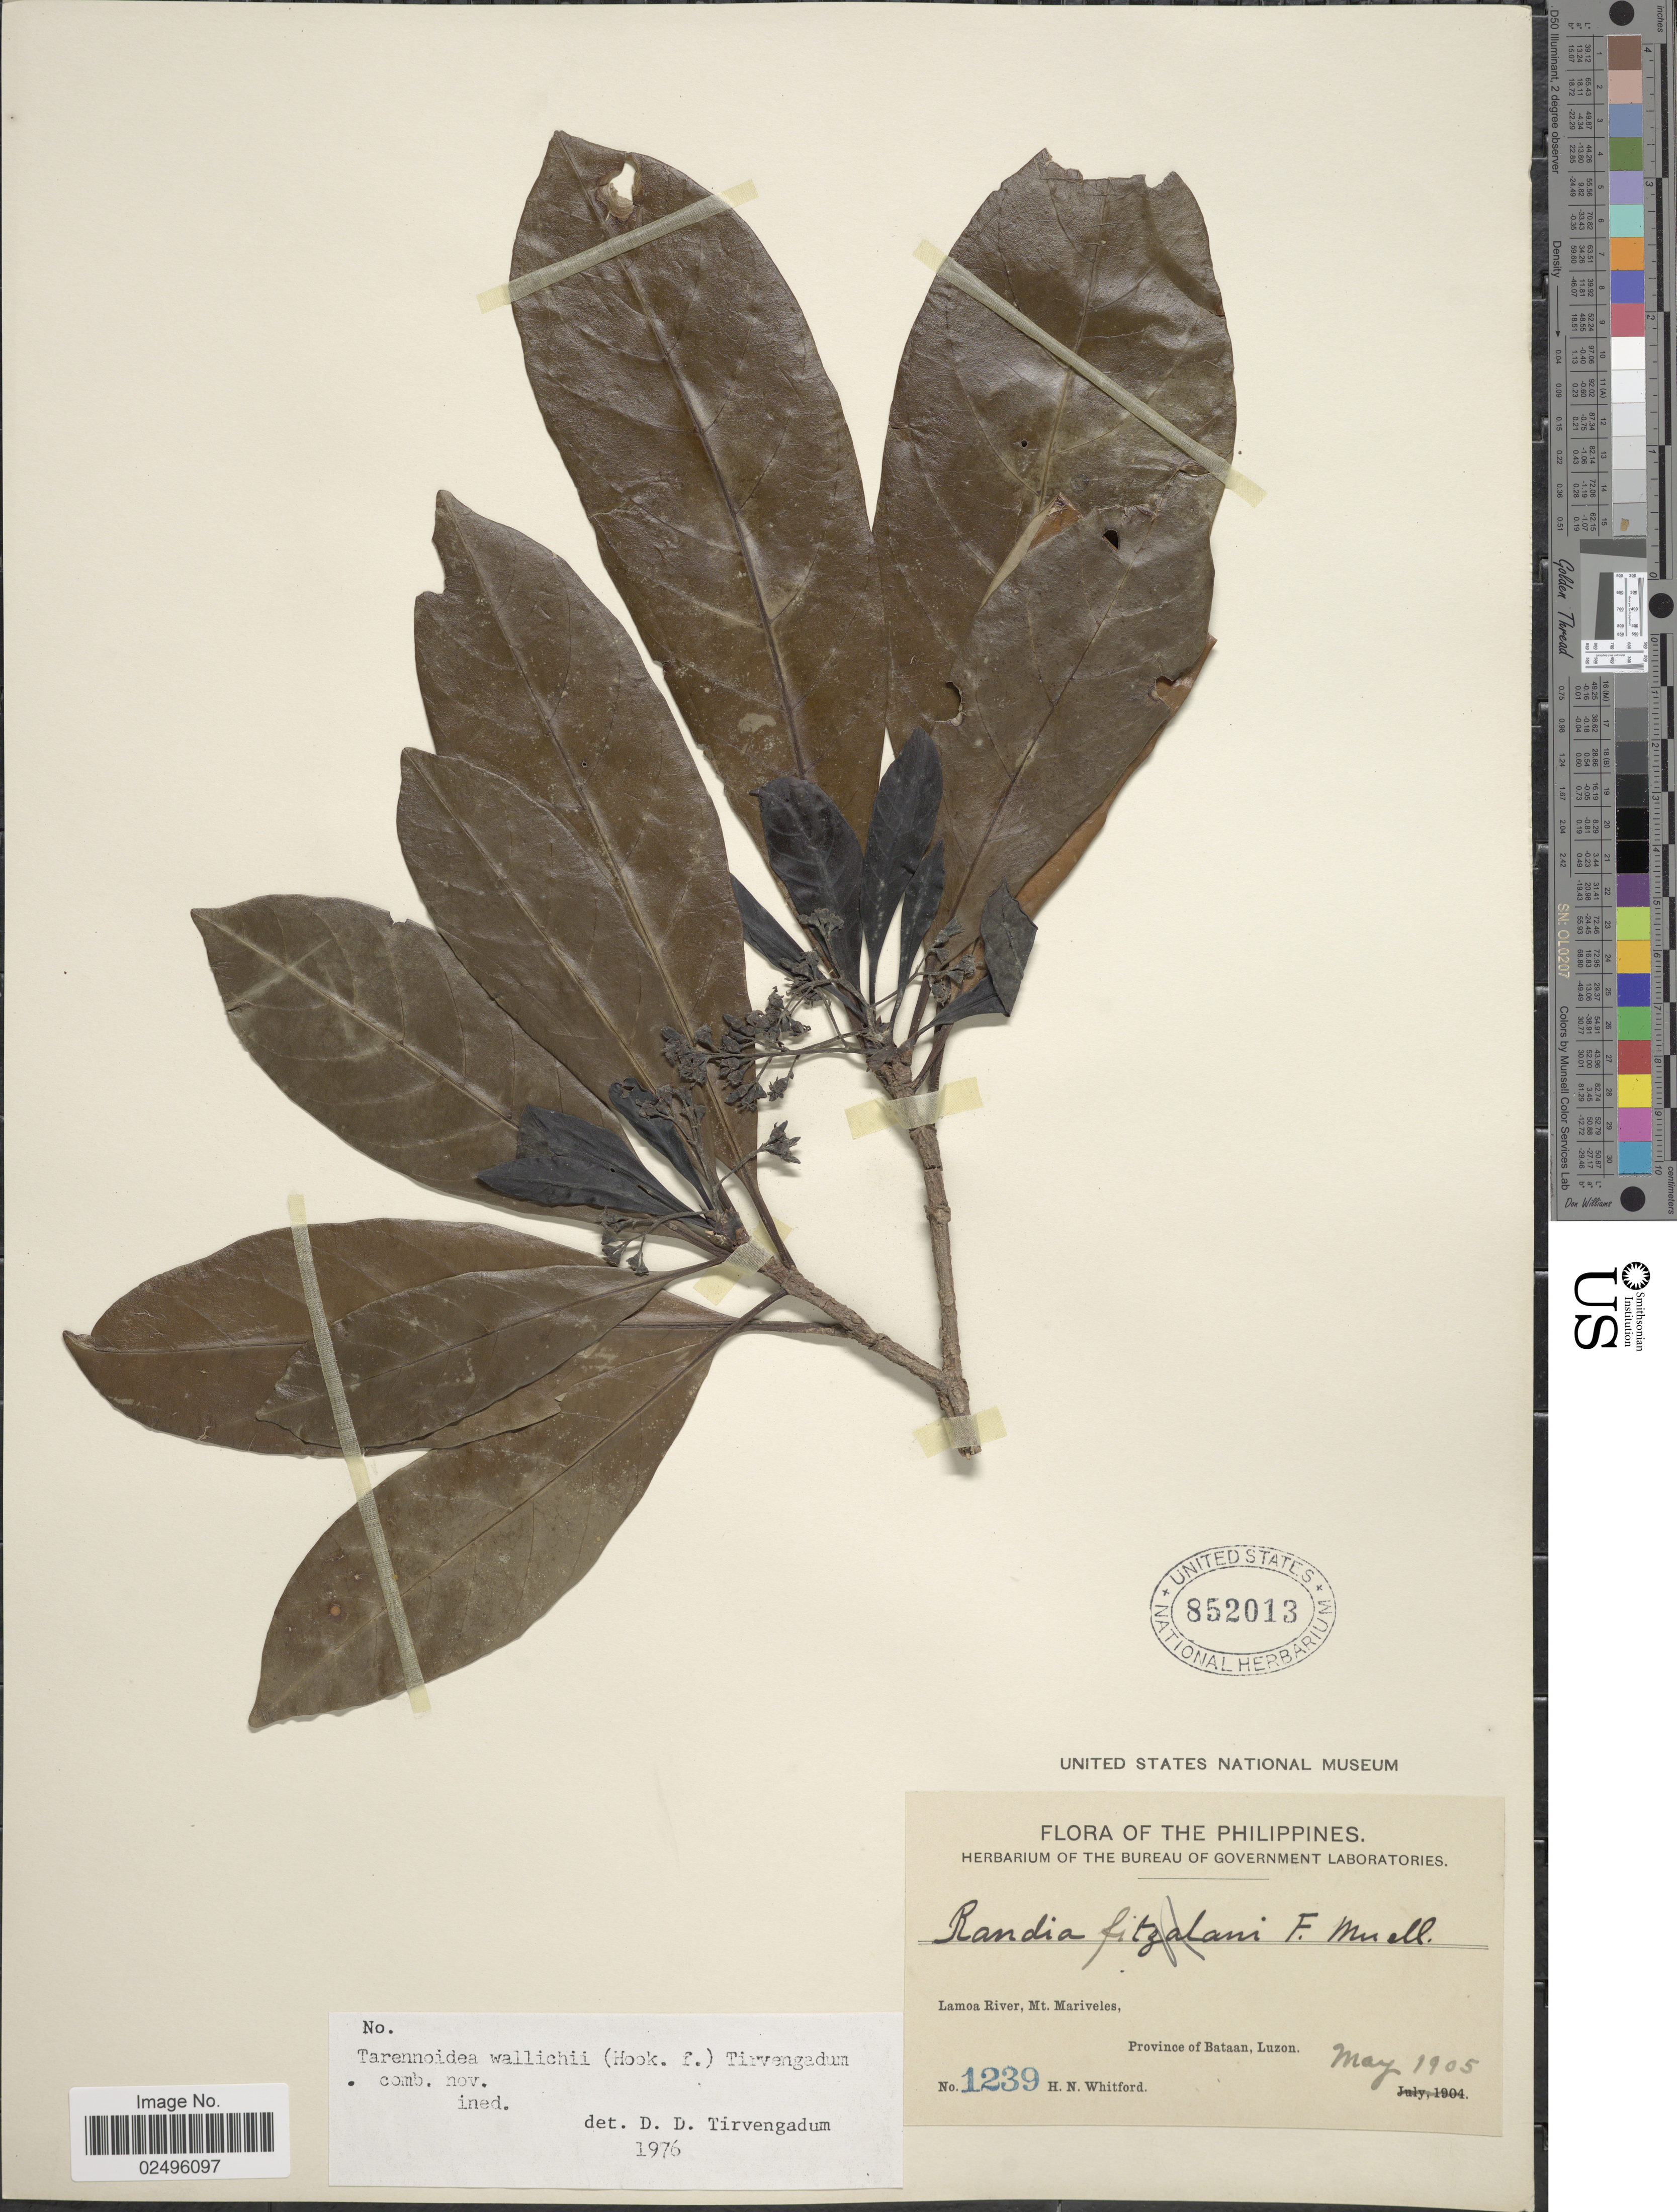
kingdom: Plantae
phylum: Tracheophyta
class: Magnoliopsida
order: Gentianales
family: Rubiaceae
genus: Tarennoidea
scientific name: Tarennoidea wallichii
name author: (Hook. f.) Tirveng. & Sastre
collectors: H. N. Whitford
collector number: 1239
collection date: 1905-05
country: Philippines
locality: Lamao River, Mt. Mariveles, Province of Bataan, Luzon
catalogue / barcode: US 852013